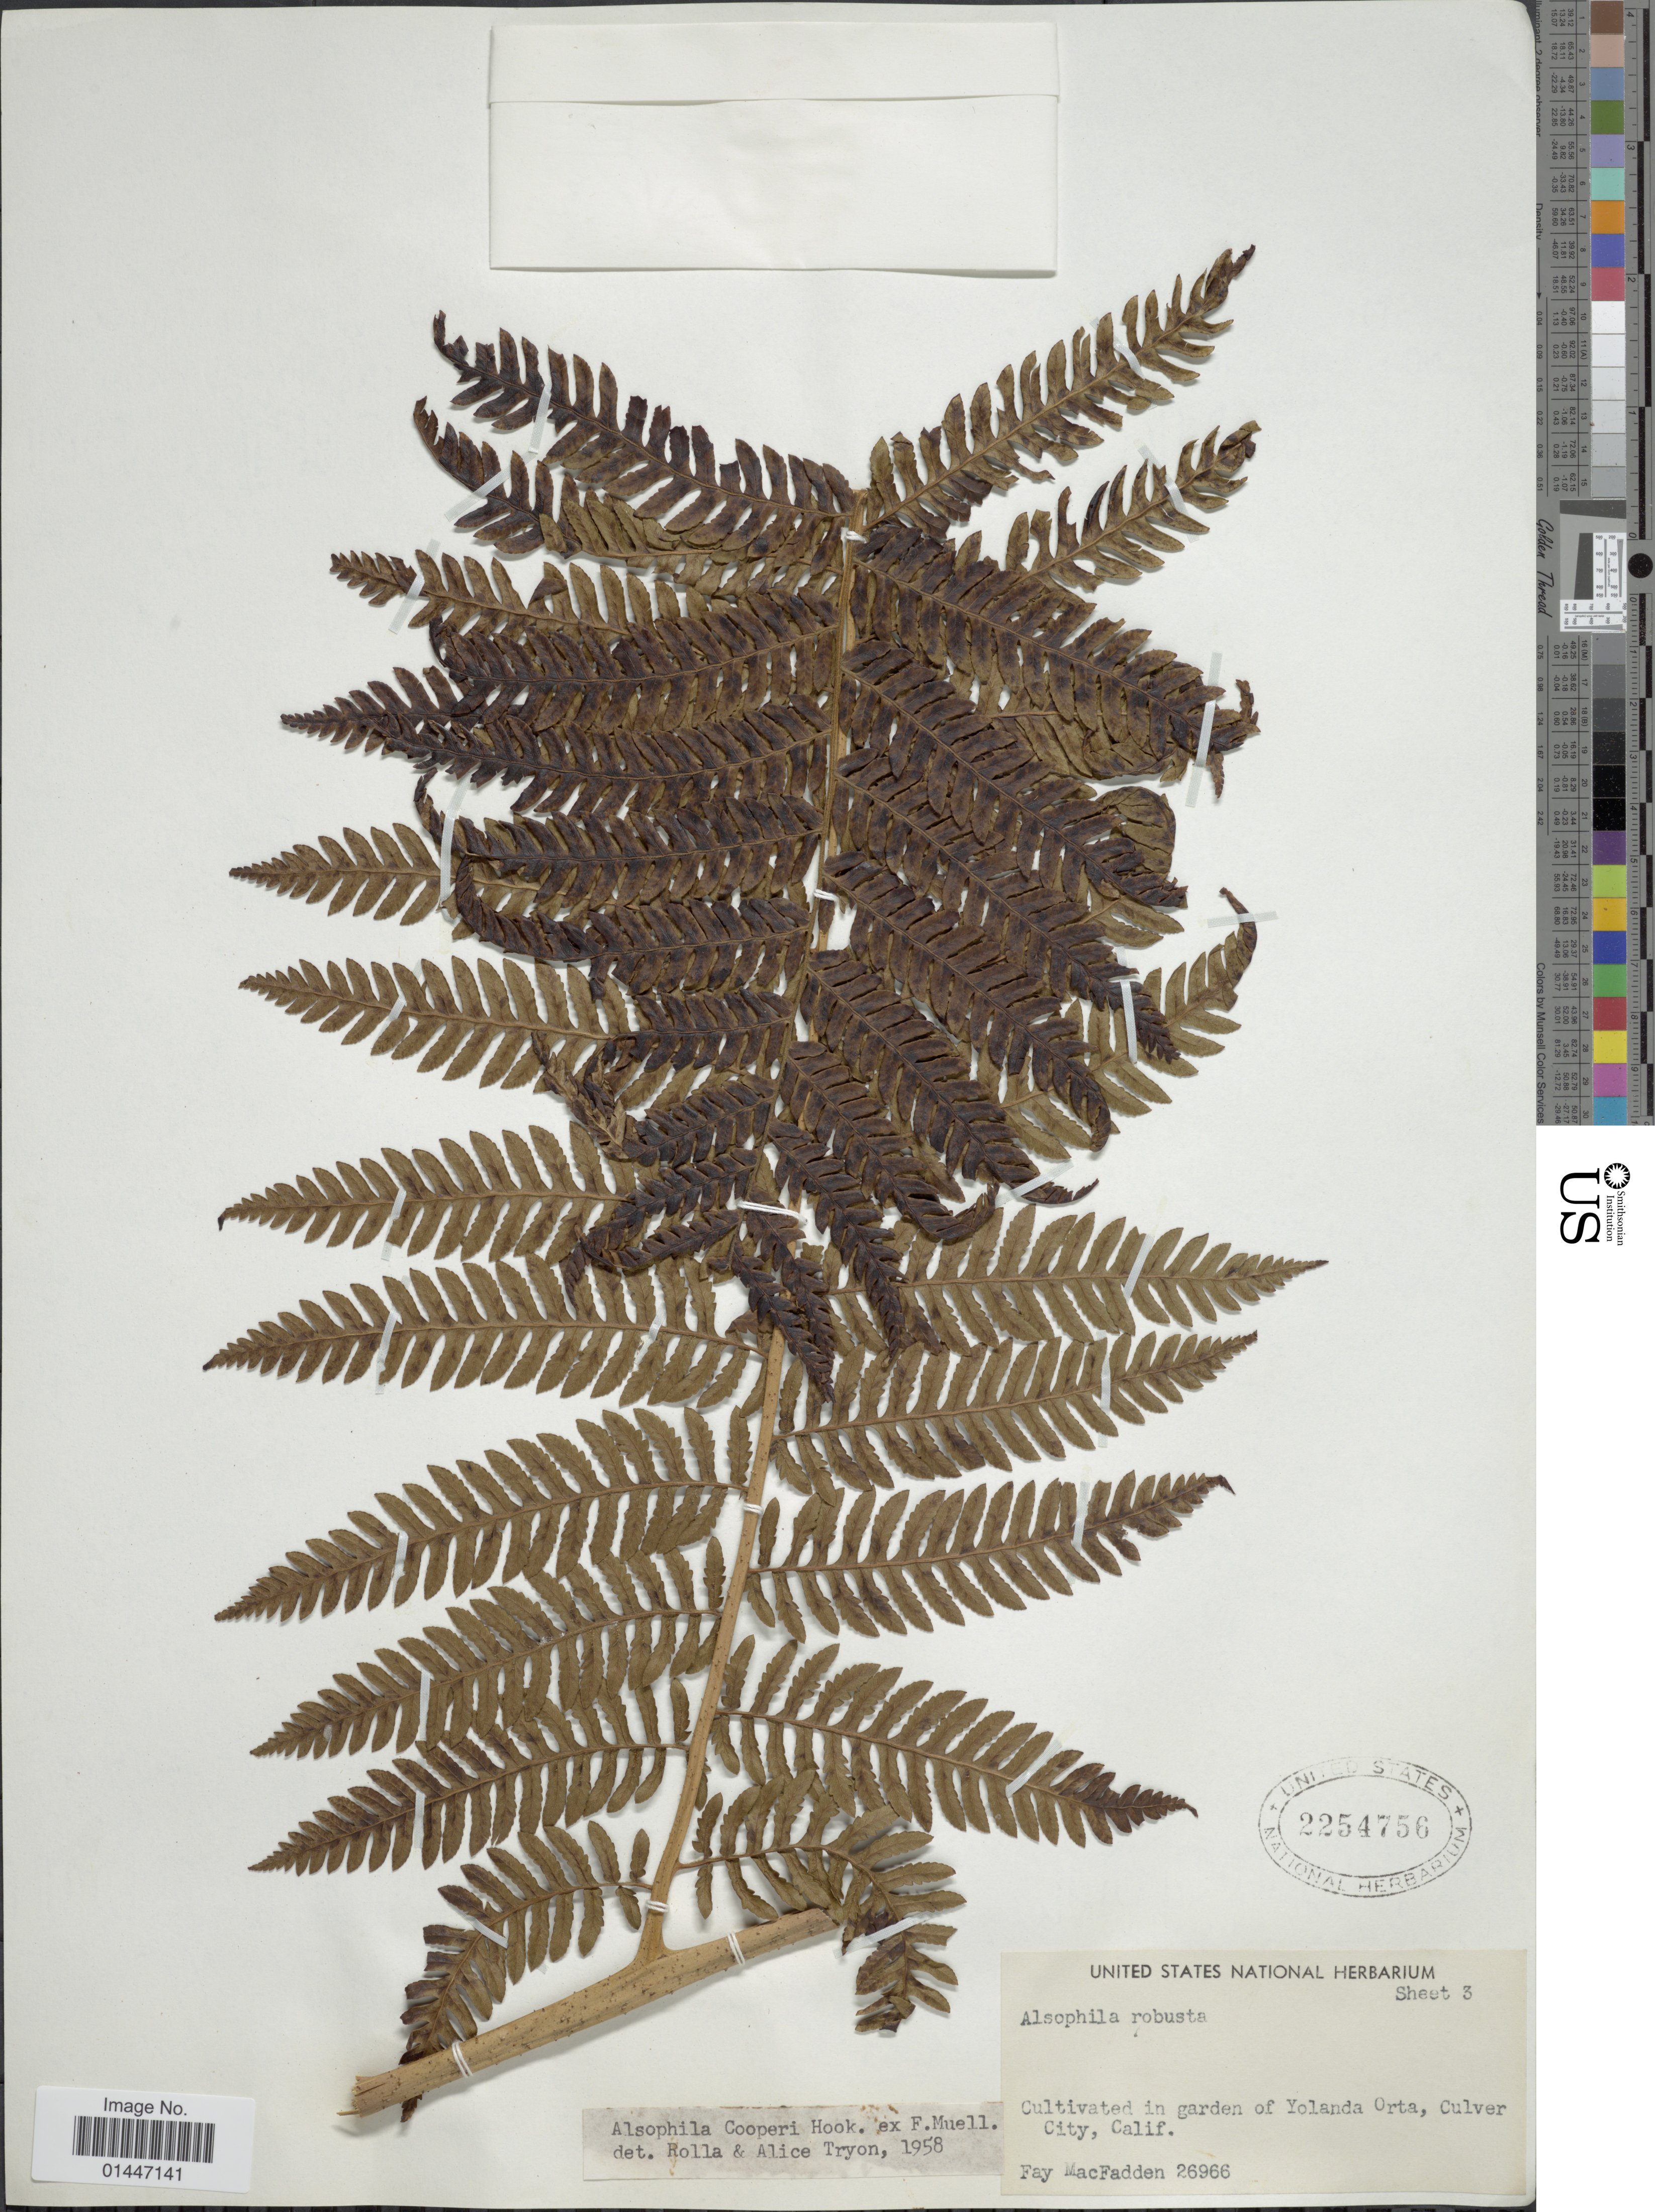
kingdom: Plantae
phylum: Tracheophyta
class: Polypodiopsida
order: Cyatheales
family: Cyatheaceae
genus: Sphaeropteris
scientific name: Sphaeropteris cooperi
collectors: F. MacFadden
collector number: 26966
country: United States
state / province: California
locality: In garden of Yolanda Orta, Culver City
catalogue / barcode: US 2254756